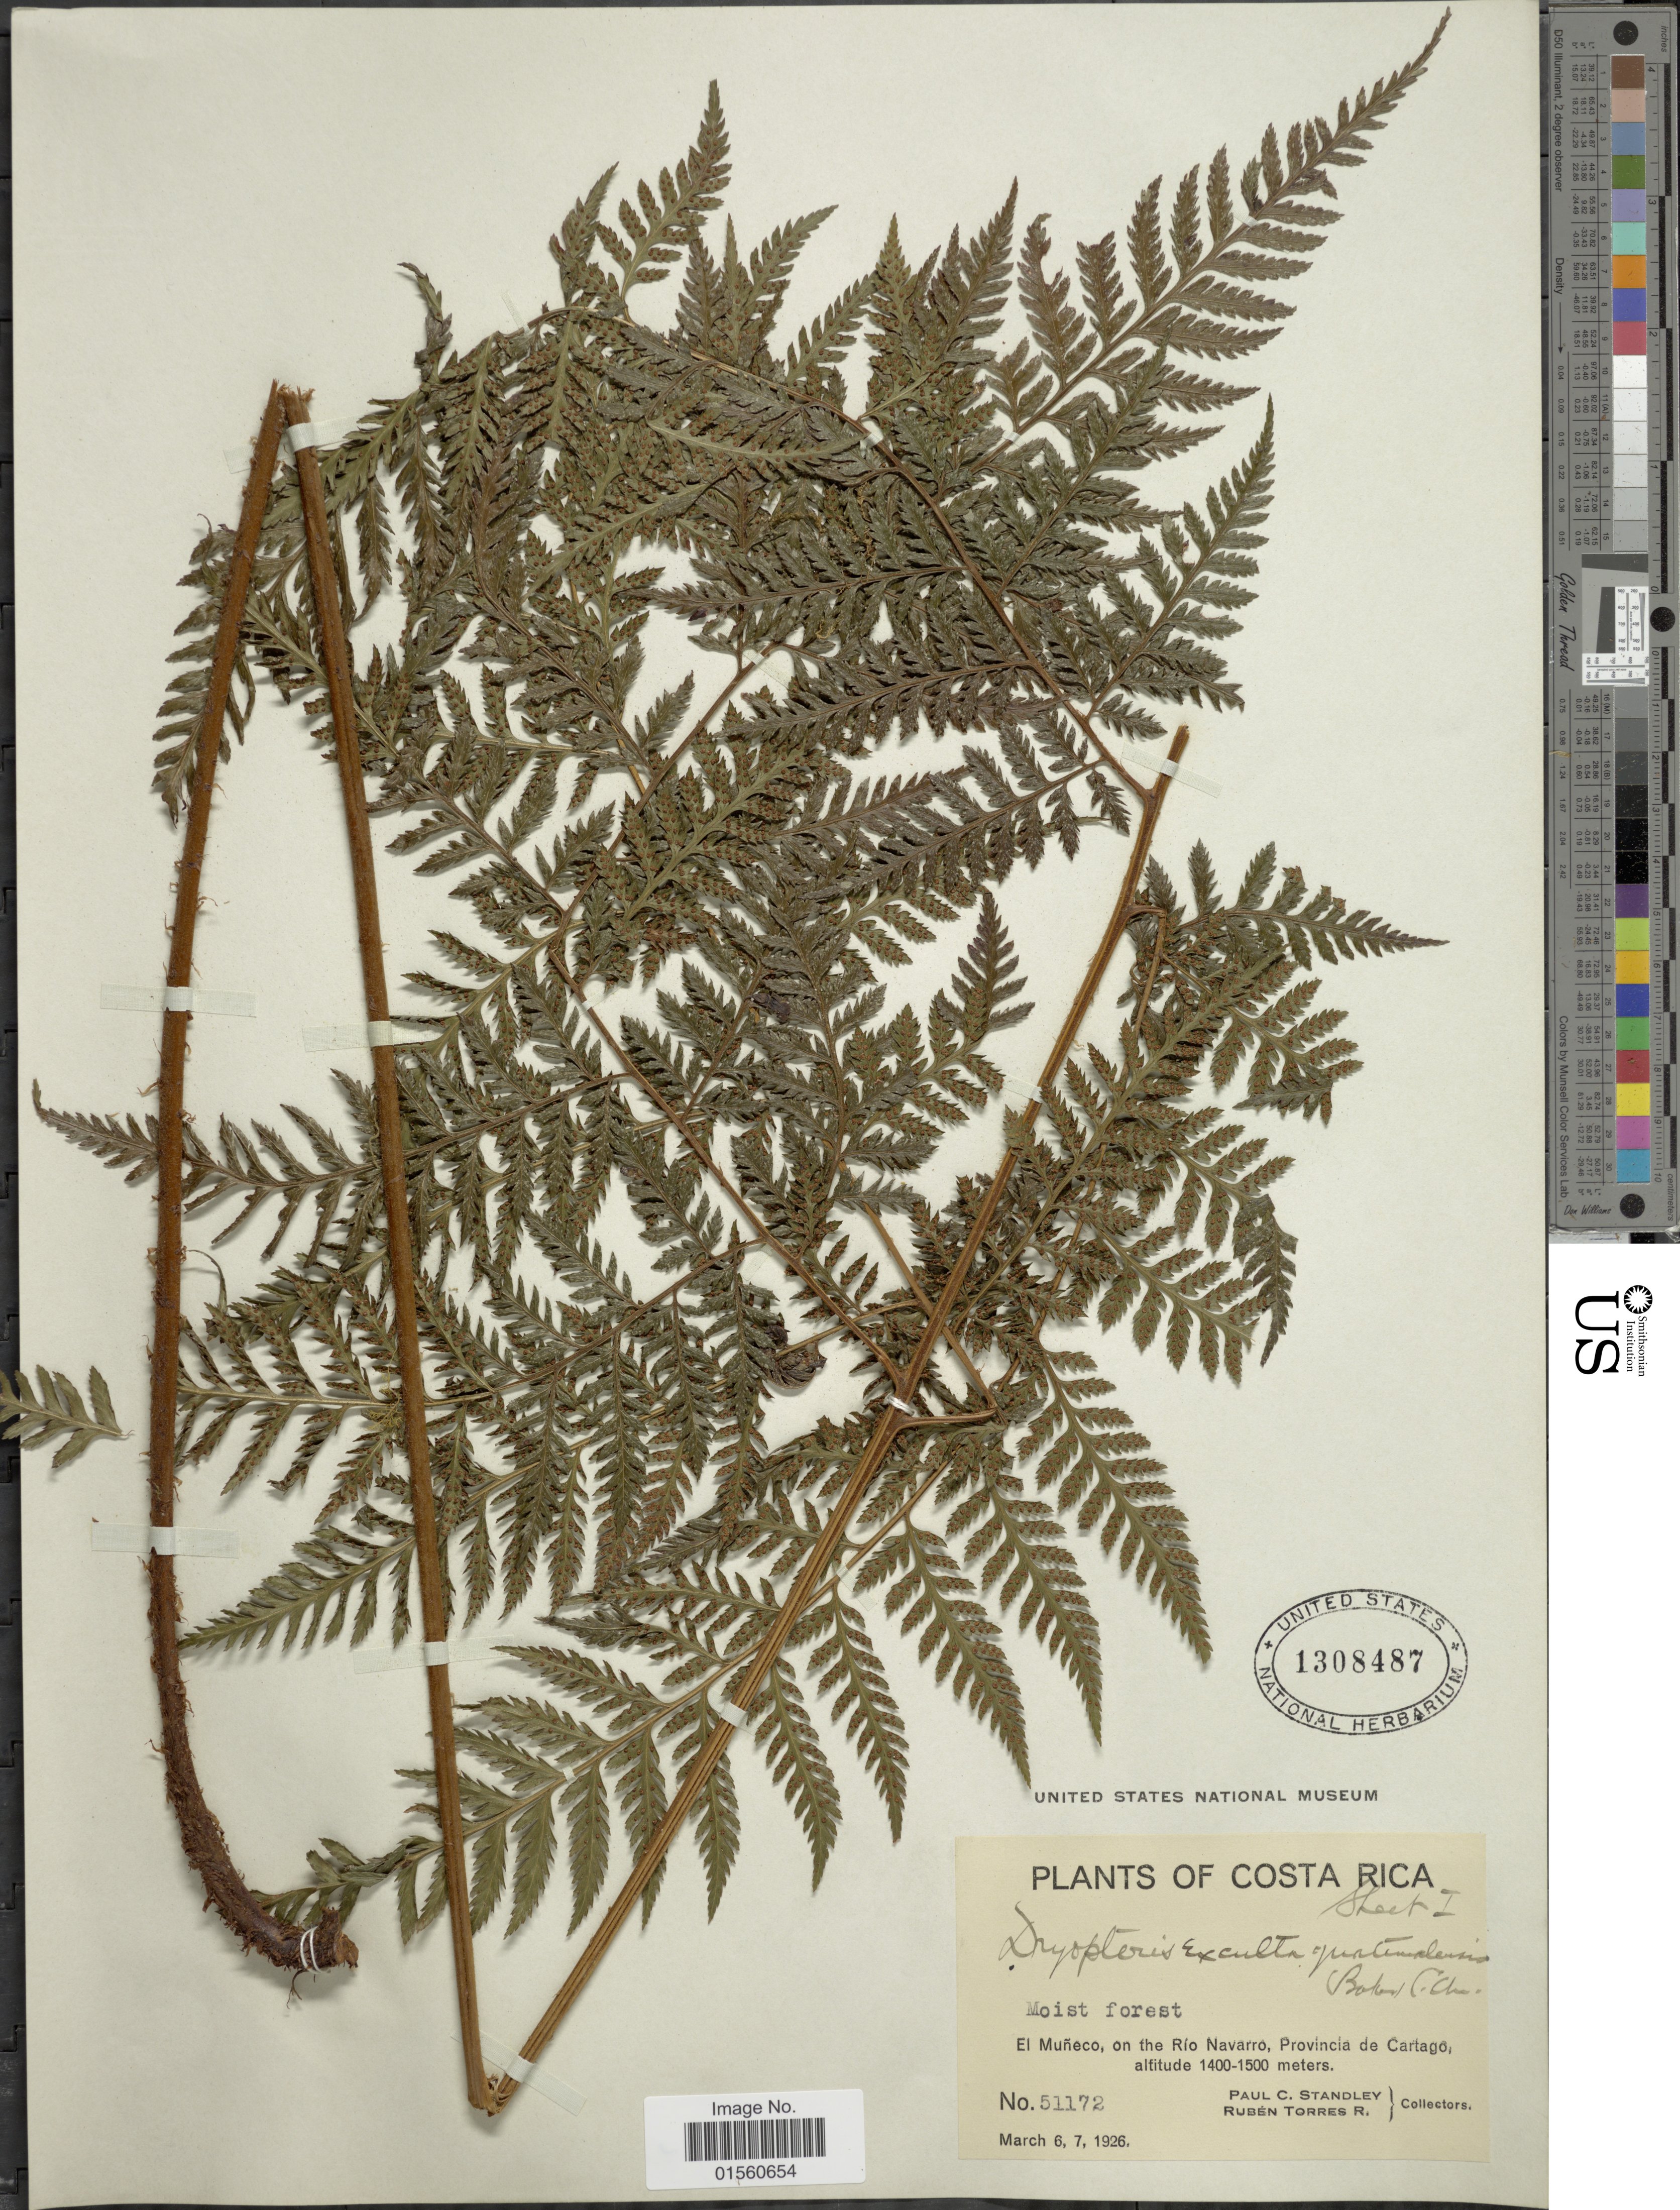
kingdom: Plantae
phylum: Tracheophyta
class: Polypodiopsida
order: Polypodiales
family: Dryopteridaceae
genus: Lastreopsis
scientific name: Lastreopsis squamifera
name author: (C. Chr.) Lellinger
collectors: P. C. Standley & R. Torres Rojas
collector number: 51172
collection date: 1926-03-06/1926-03-07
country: Costa Rica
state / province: Cartago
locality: El Muneco, on the Rio Navarro, Provincia de Cartago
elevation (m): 1400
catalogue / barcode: US 1308487